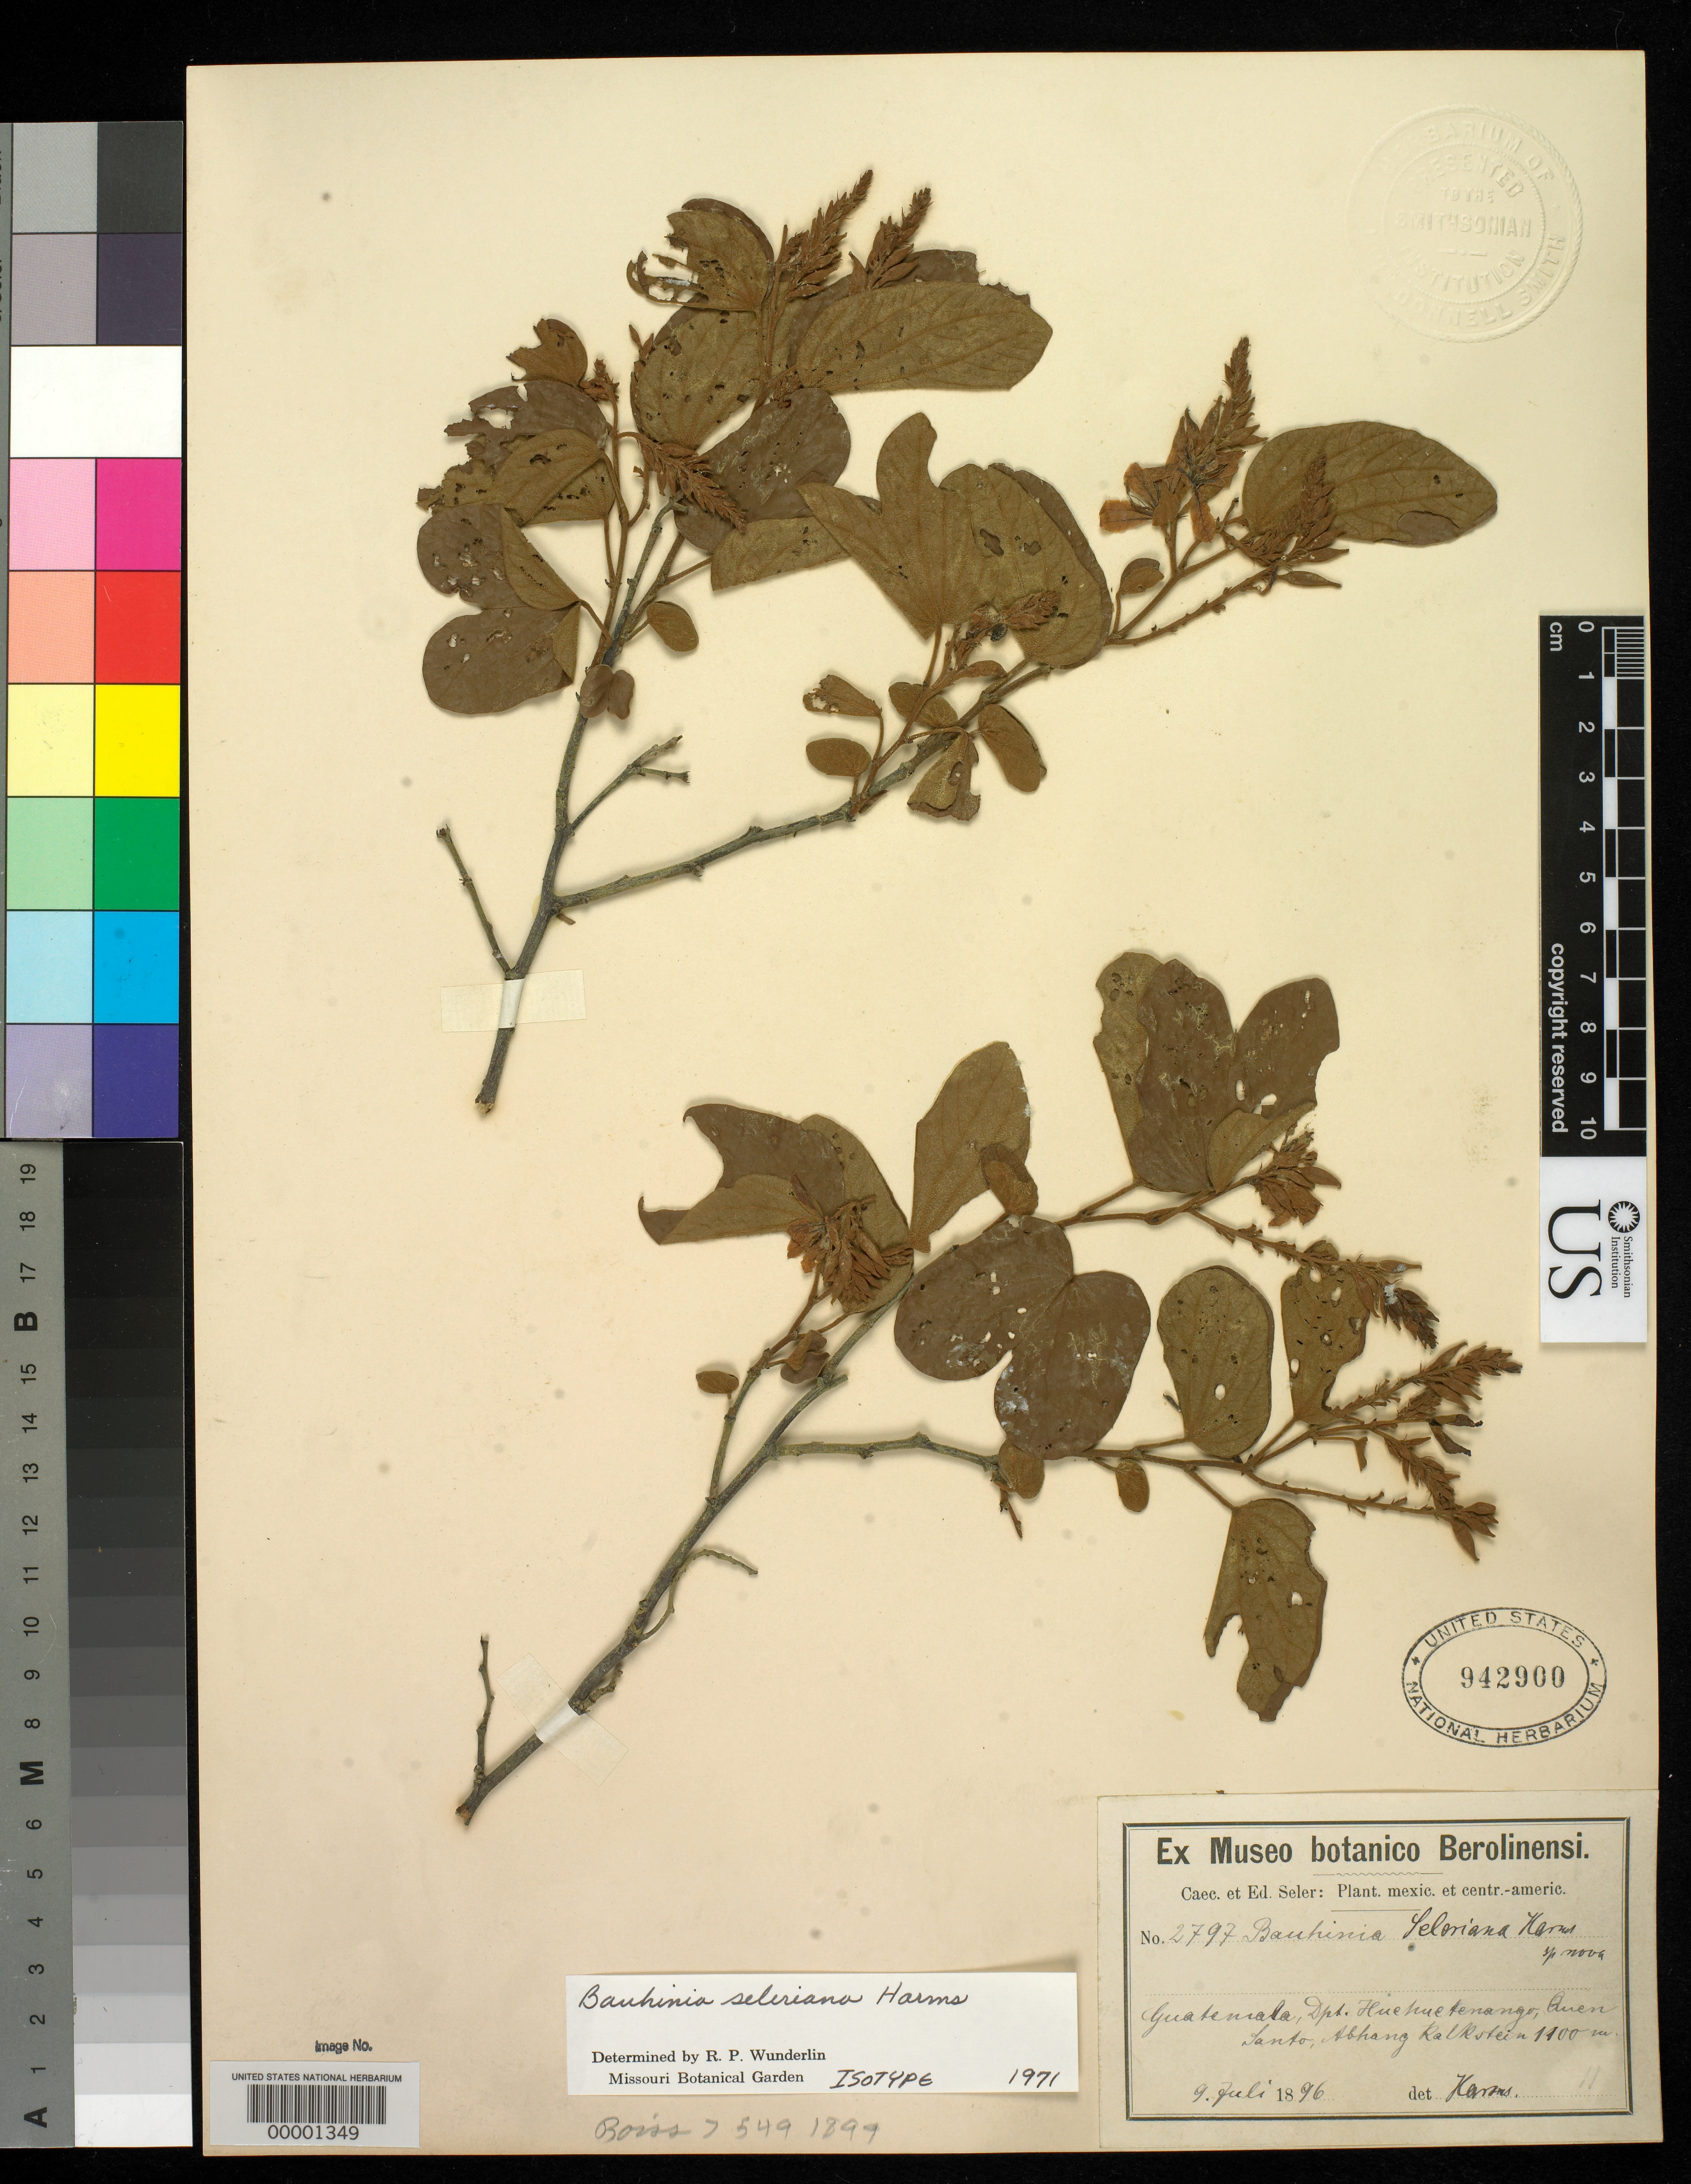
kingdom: Plantae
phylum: Tracheophyta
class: Magnoliopsida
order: Fabales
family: Fabaceae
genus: Bauhinia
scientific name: Bauhinia seleriana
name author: Harms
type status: Isotype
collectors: E. Seler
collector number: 2797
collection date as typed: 09 Jul 1896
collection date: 1896-07-09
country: Guatemala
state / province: Huehuetenango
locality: Quen Santo, abhang Kalkstein.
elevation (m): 1100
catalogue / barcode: US 942900